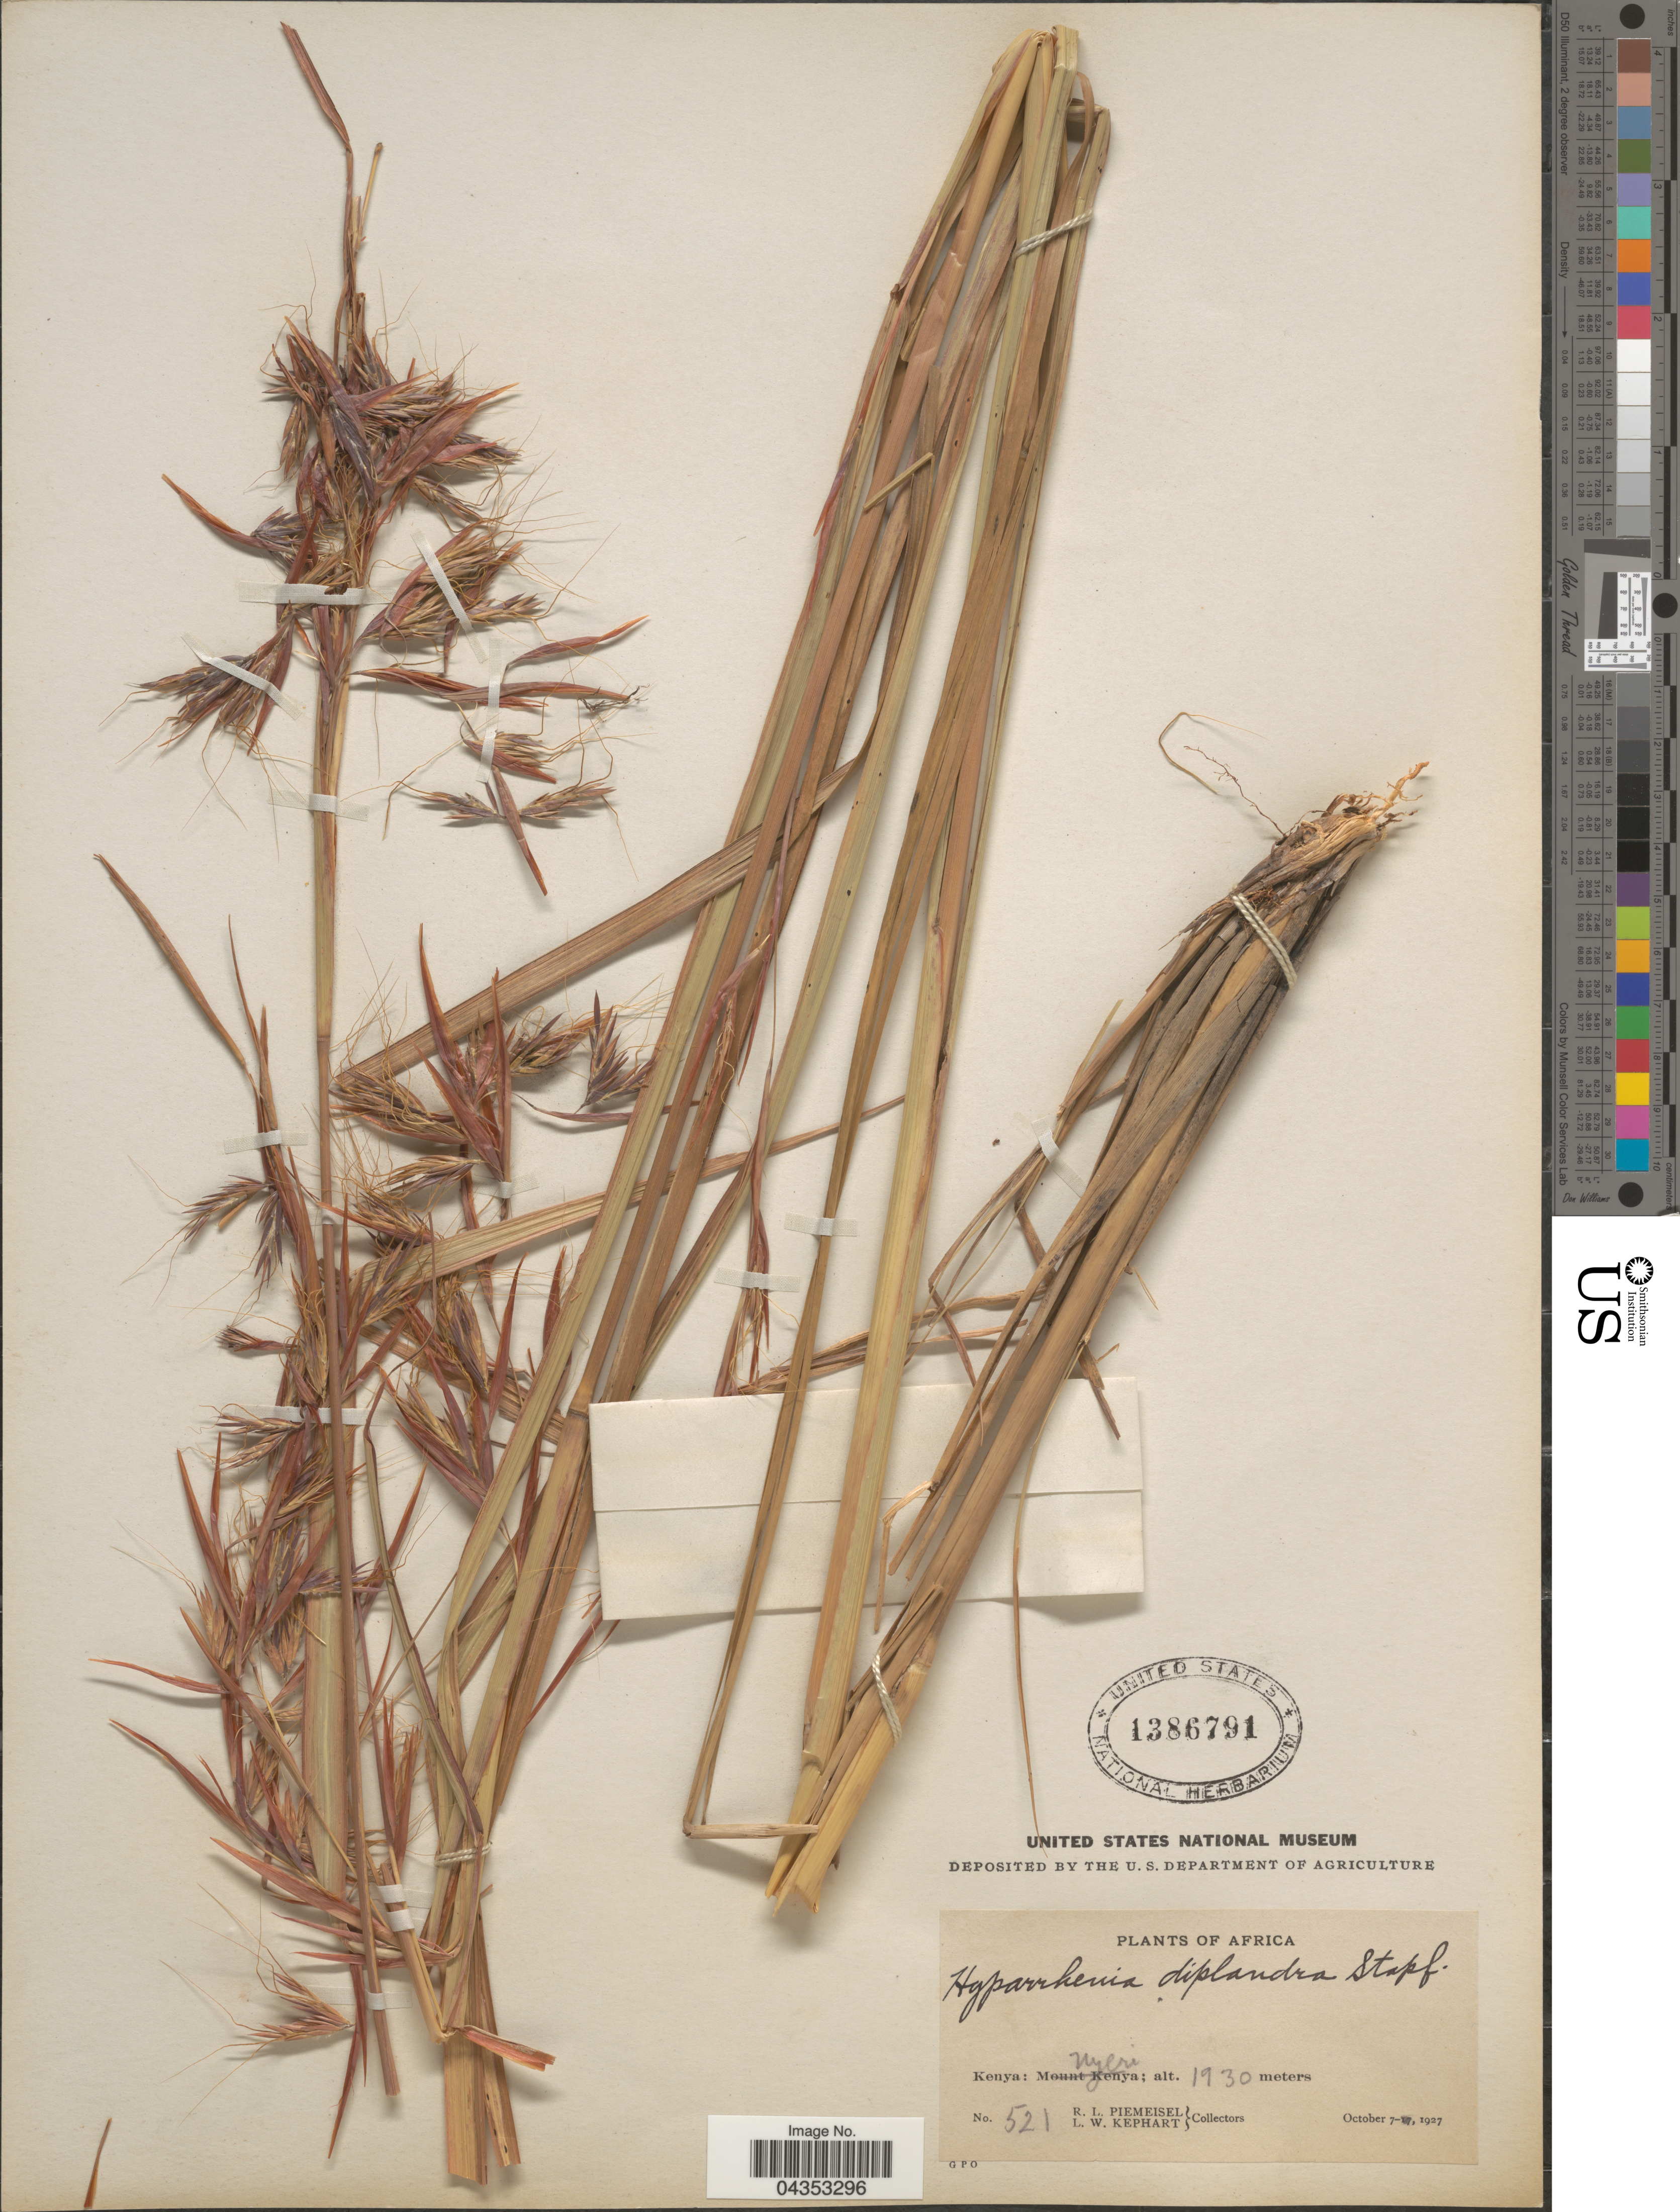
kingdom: Plantae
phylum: Tracheophyta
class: Liliopsida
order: Poales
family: Poaceae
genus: Hyparrhenia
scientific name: Hyparrhenia diplandra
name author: (Hack.) Stapf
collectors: R. L. Piemeisel & L. W. Kephart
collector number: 521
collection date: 1927-10-07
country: Kenya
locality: Nyeri.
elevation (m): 1930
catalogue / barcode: US 1386791